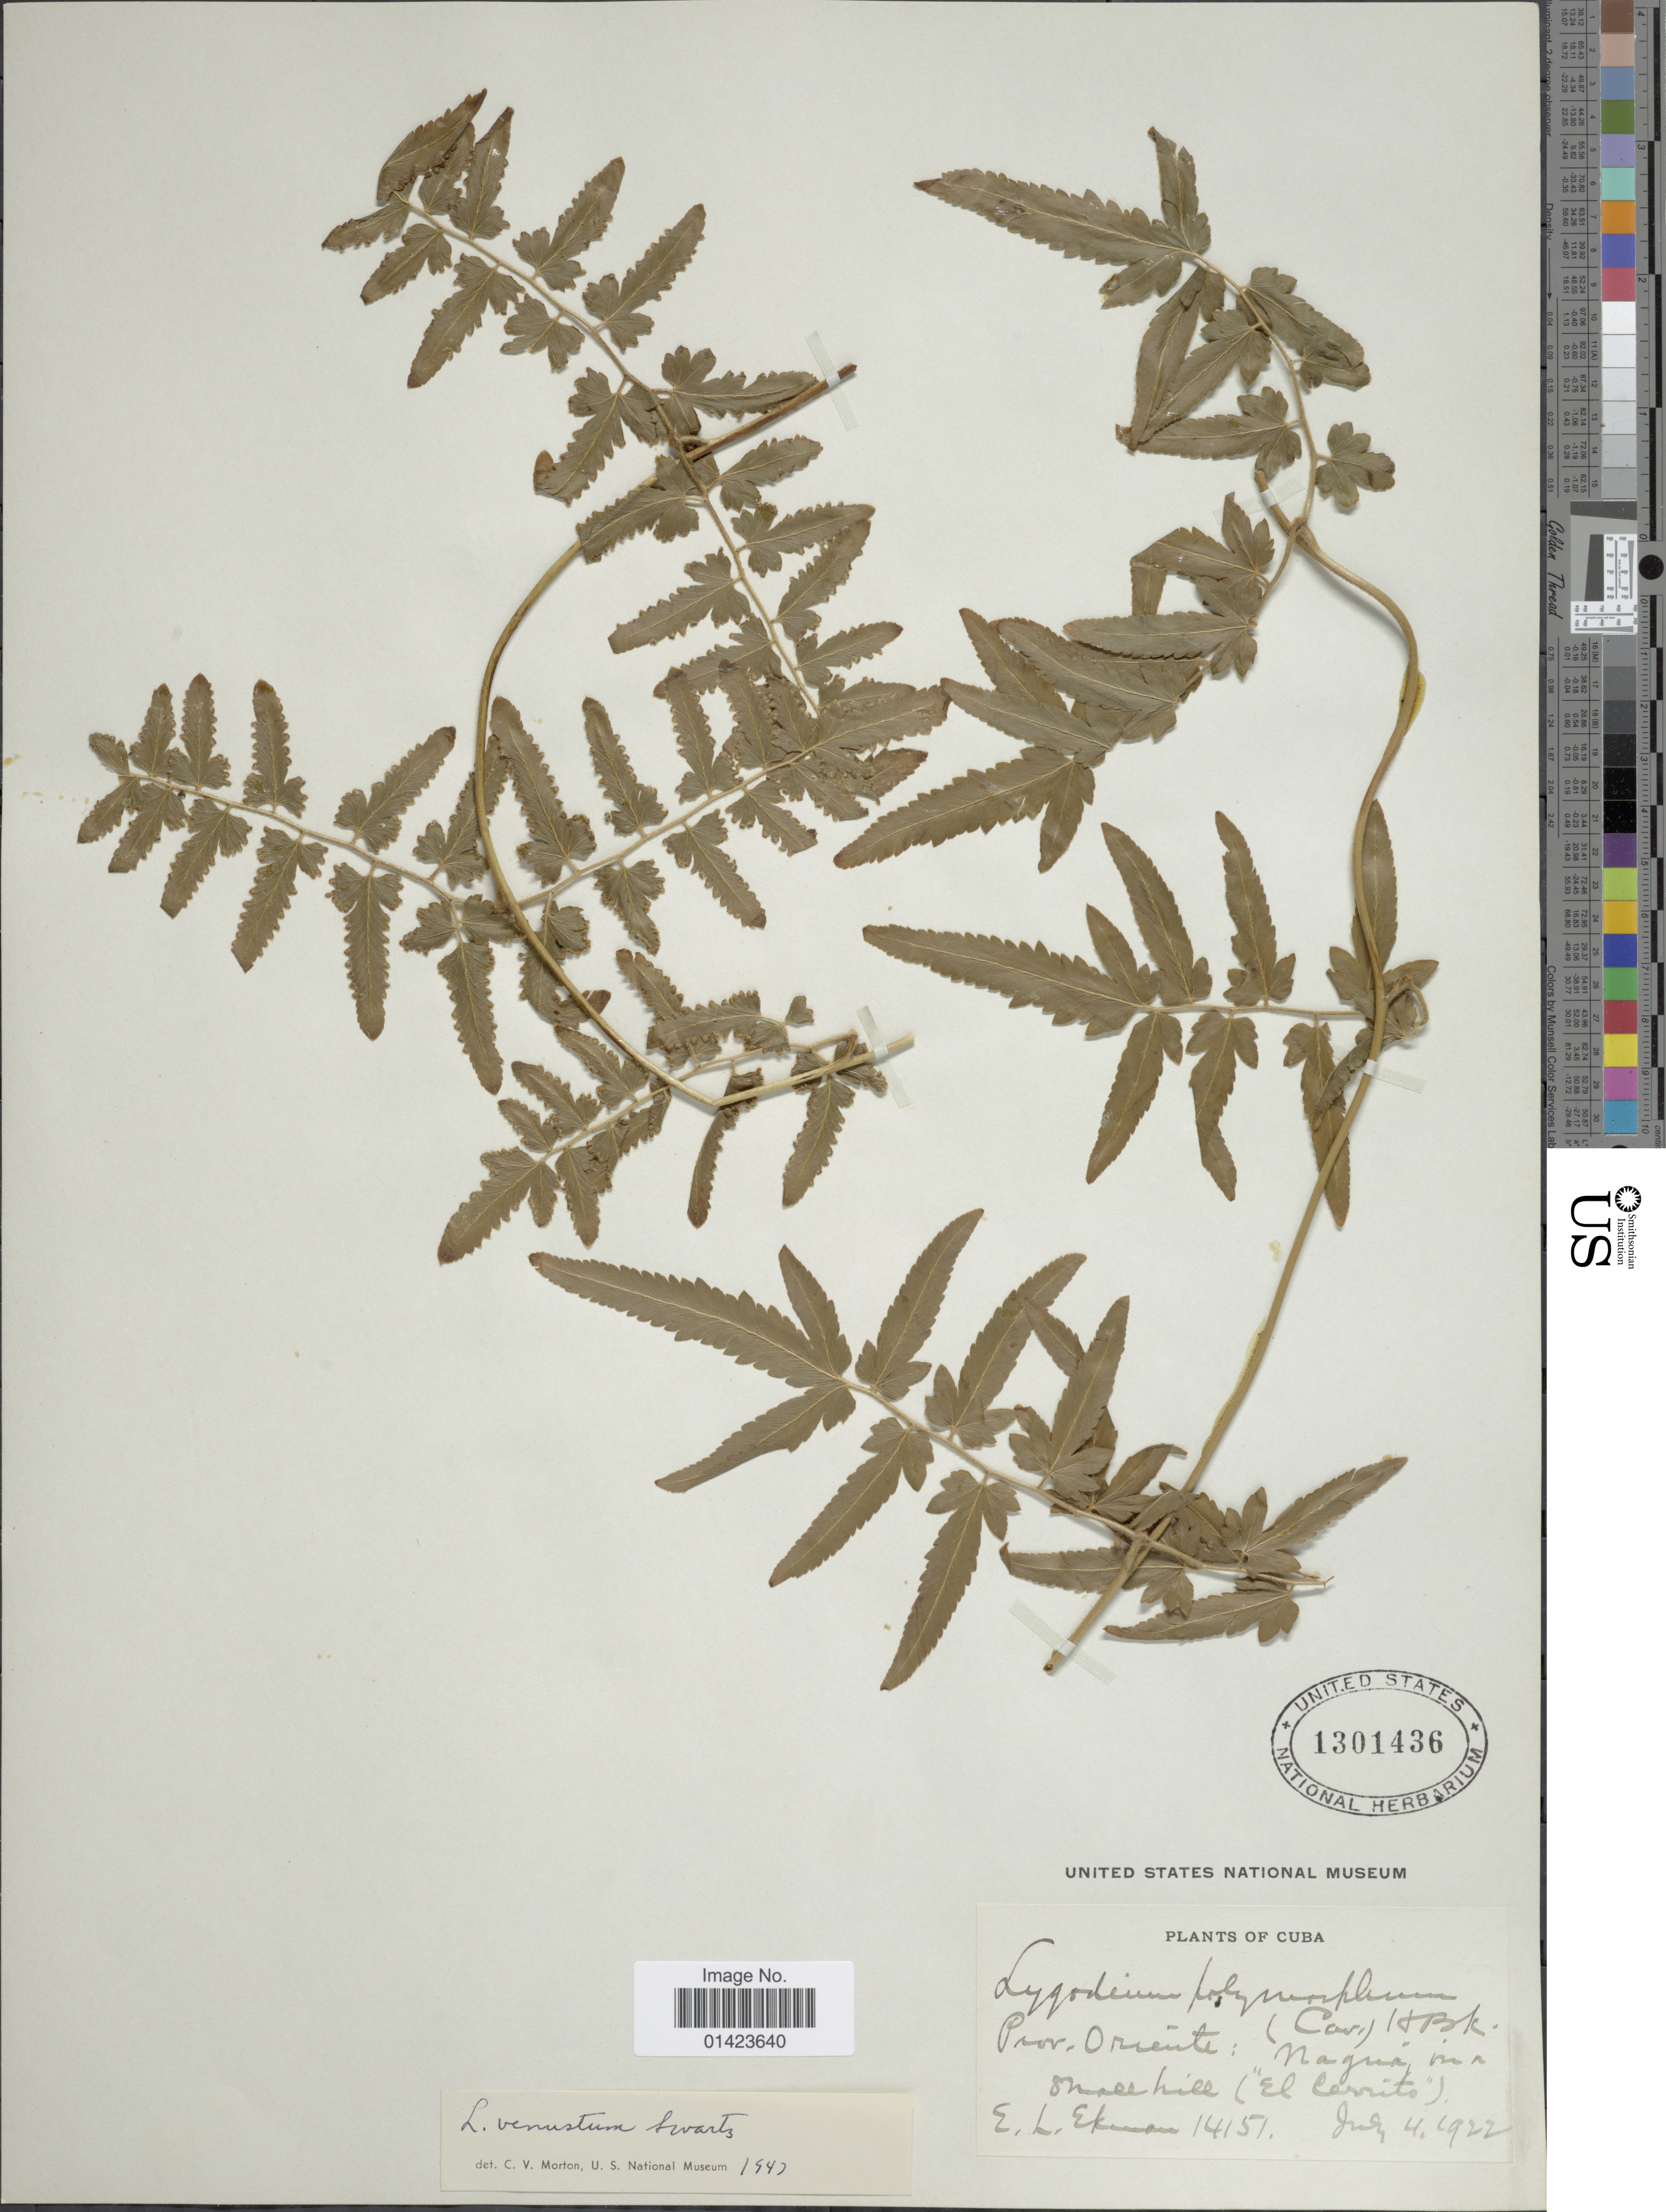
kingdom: Plantae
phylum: Tracheophyta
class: Polypodiopsida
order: Schizaeales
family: Lygodiaceae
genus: Lygodium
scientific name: Lygodium venustum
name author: Sw.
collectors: E. L. Ekman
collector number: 14151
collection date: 1922-07-04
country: Cuba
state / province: Oriente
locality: Prov. Oriente: Nagua in a small hill ("El Cerrito")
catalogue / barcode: US 1301436